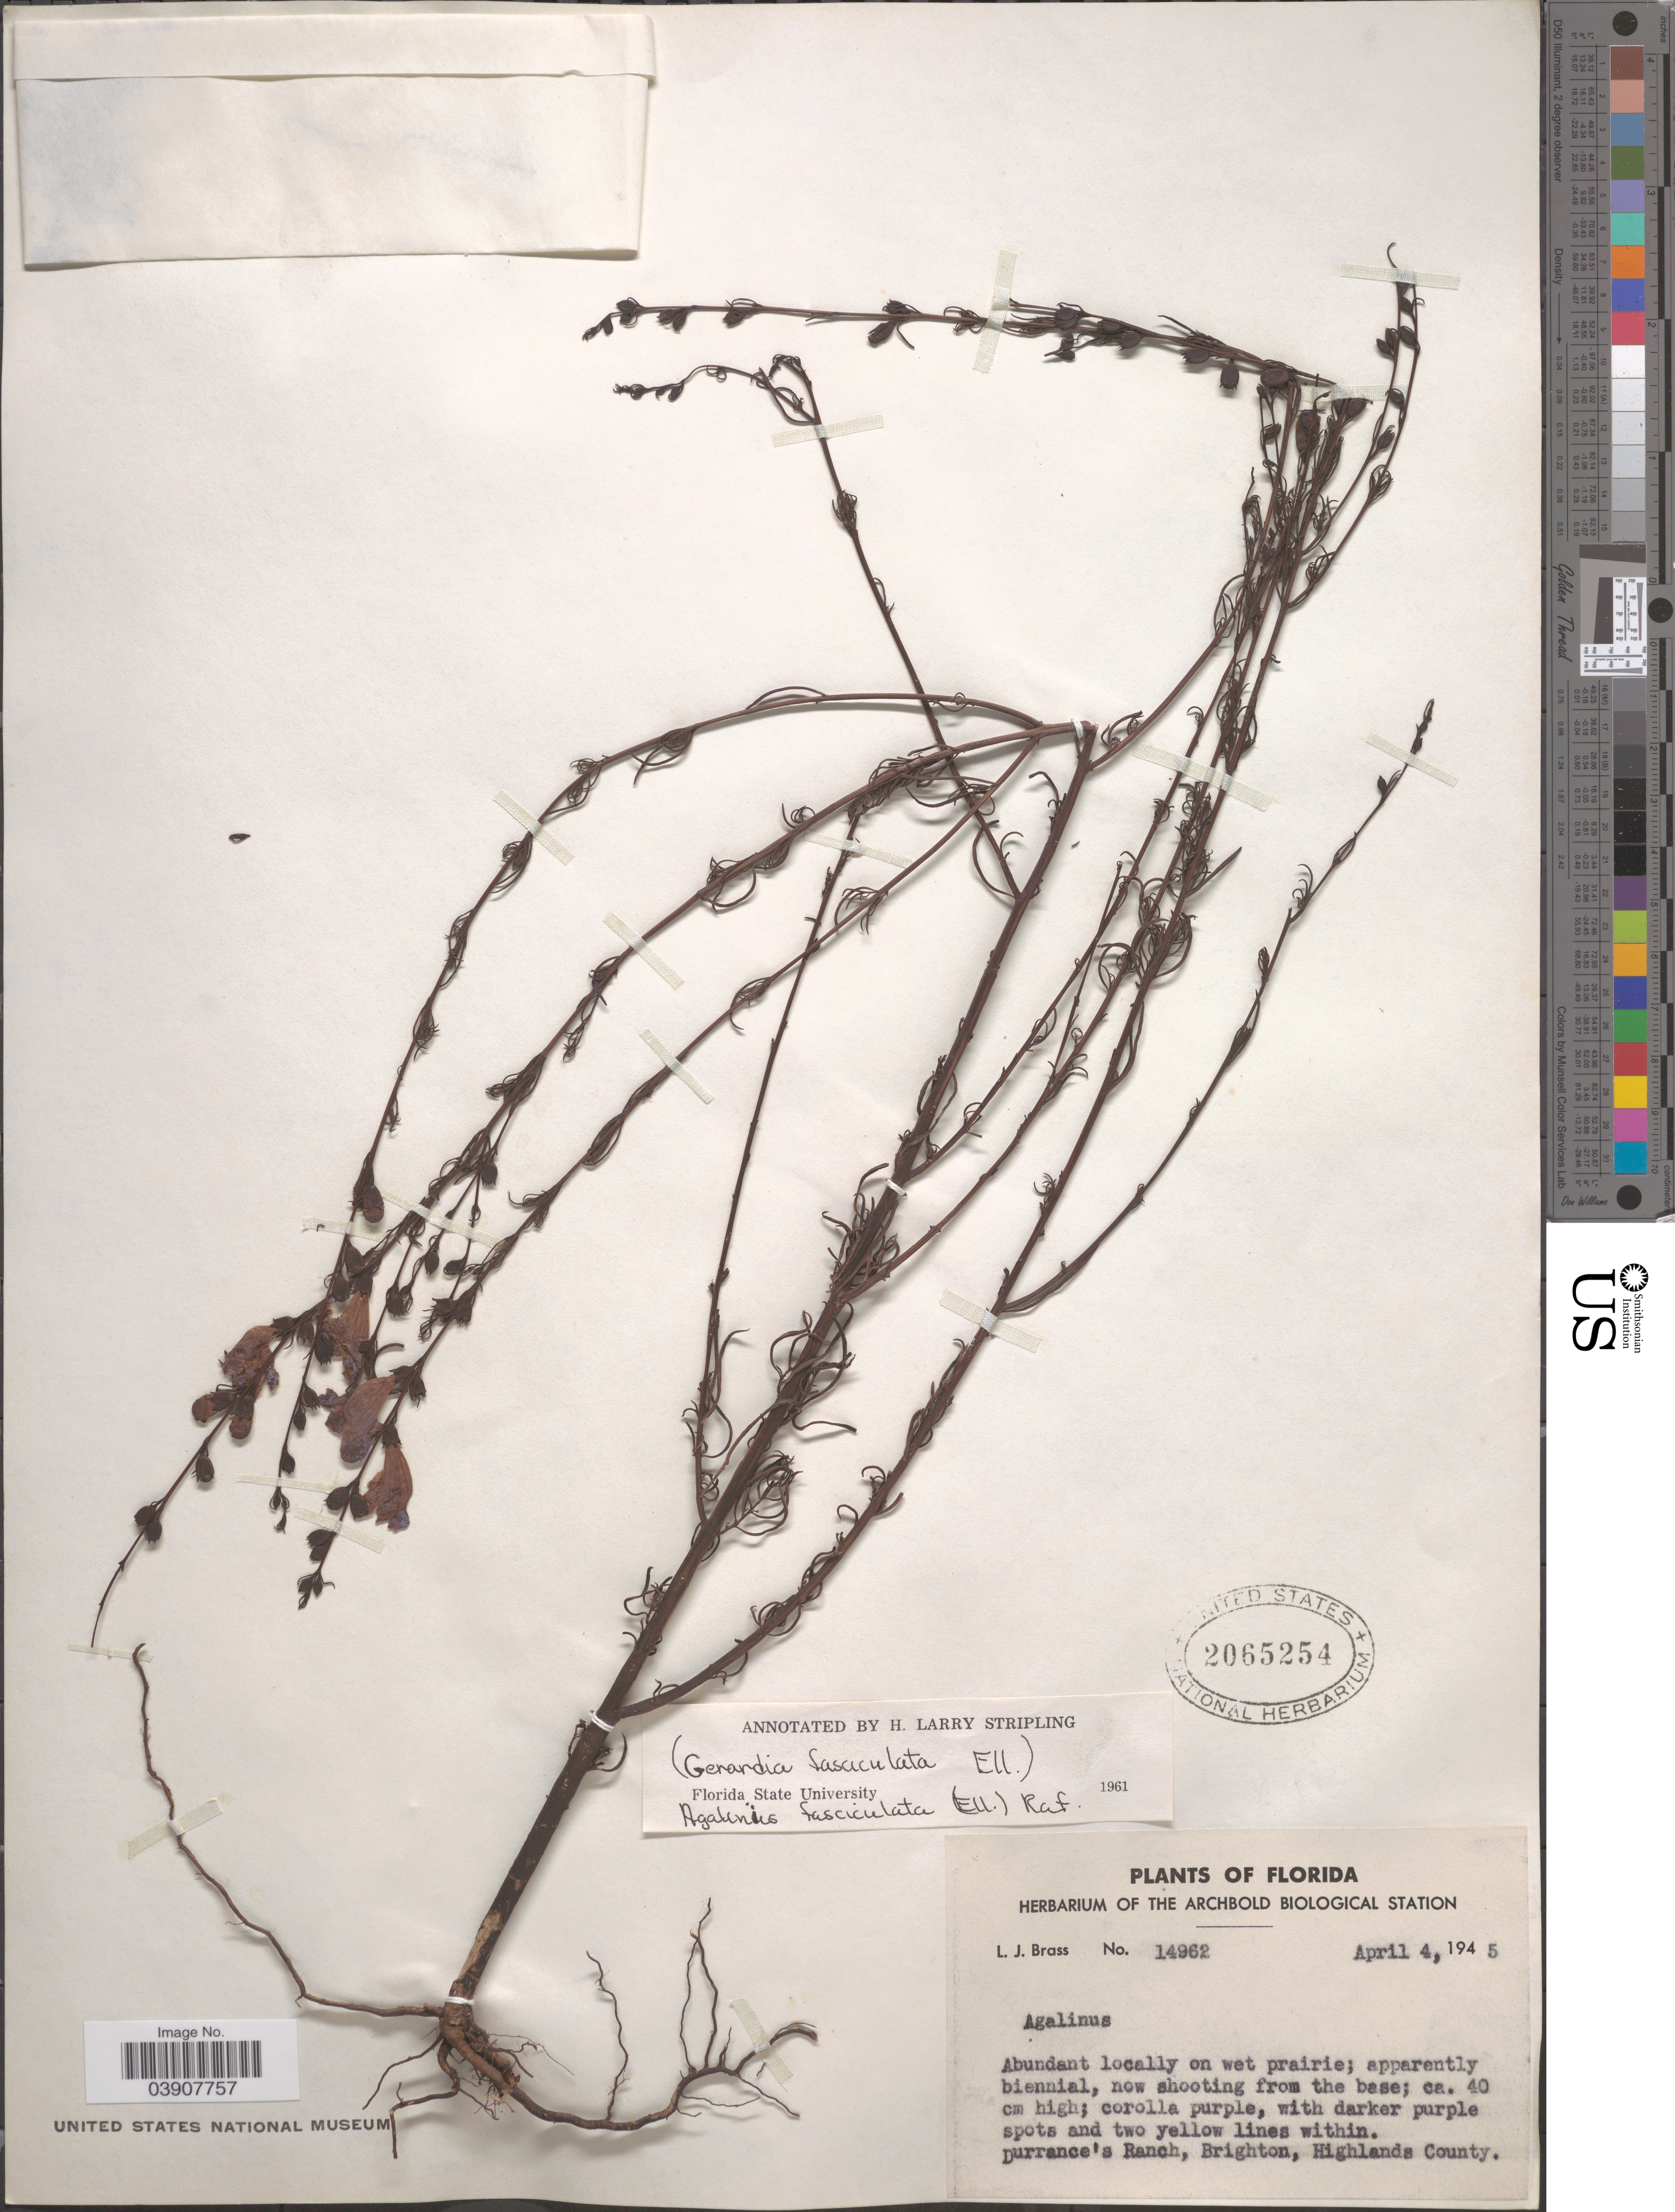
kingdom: Plantae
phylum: Tracheophyta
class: Magnoliopsida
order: Lamiales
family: Orobanchaceae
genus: Agalinis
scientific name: Agalinis fasciculata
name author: (Elliott) Raf.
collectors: L. J. Brass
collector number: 14962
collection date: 1945-04-04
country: United States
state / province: Florida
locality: Durrance's Ranch, Brighton, Highlands County.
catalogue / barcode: US 2065254